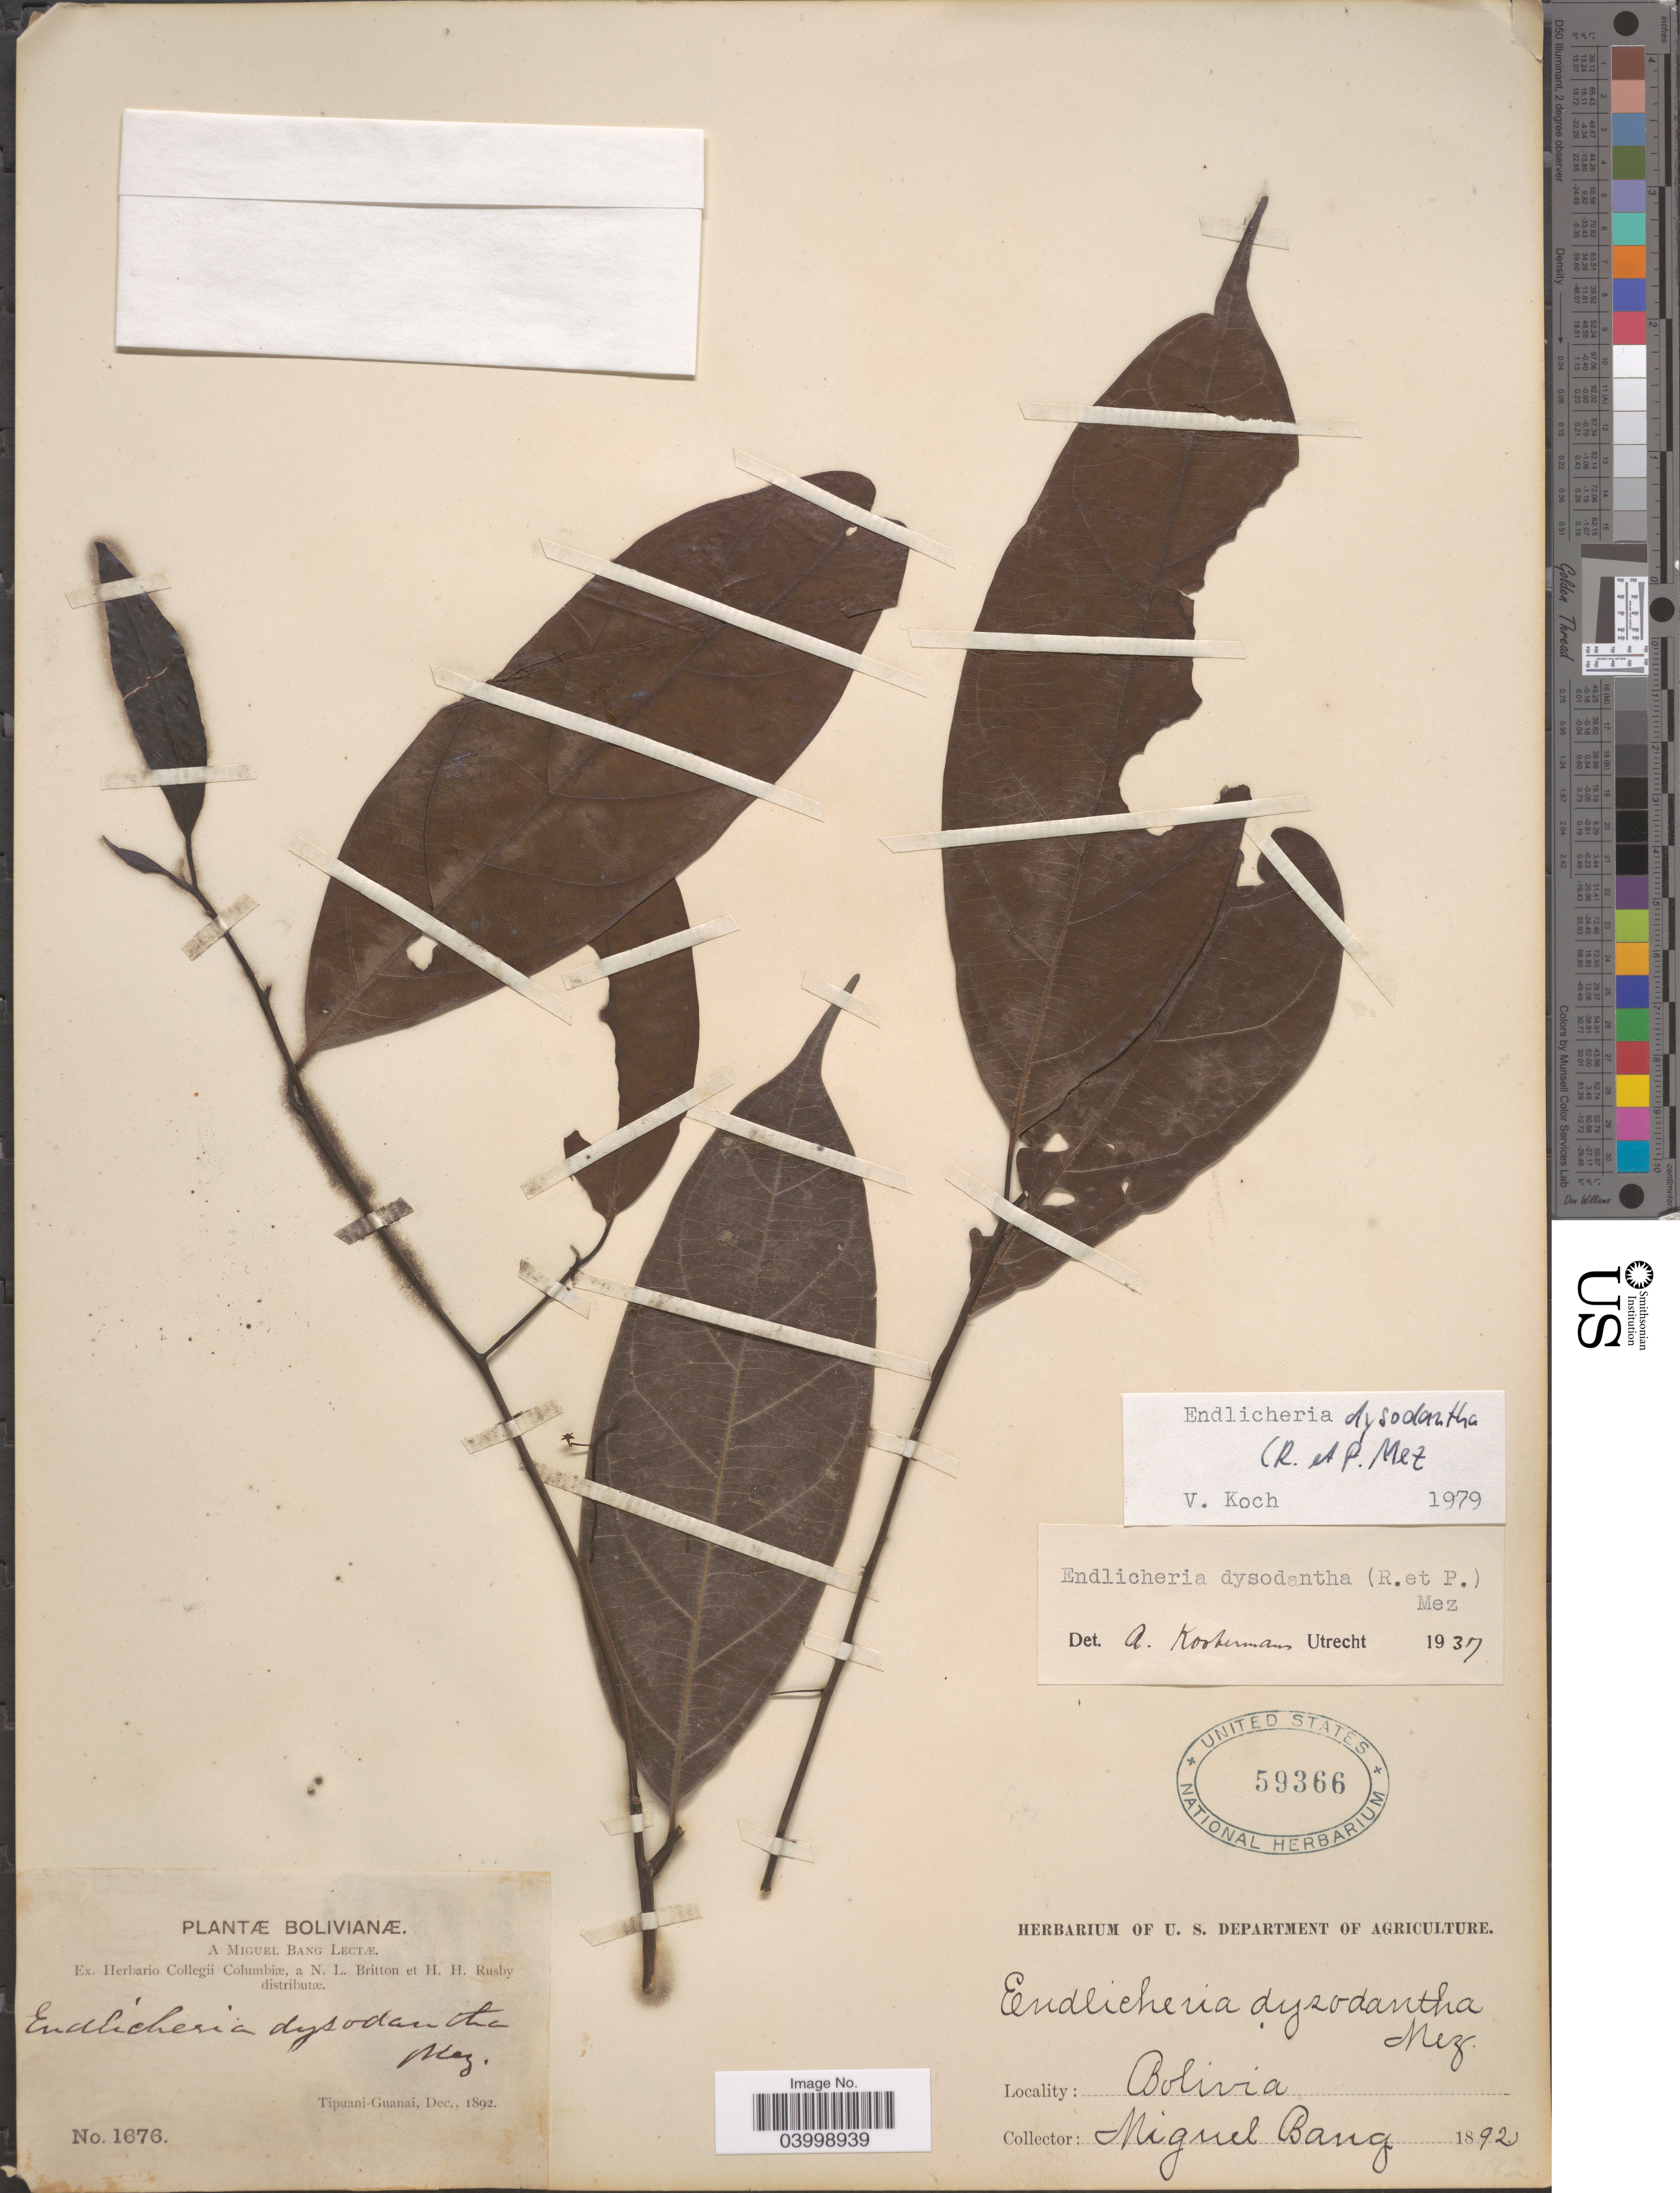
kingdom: Plantae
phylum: Tracheophyta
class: Magnoliopsida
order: Laurales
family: Lauraceae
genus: Endlicheria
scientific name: Endlicheria dysodantha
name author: Mez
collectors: M. Bang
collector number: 1676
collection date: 1892-12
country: Bolivia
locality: Tipuani-Guanai.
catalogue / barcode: US 59366